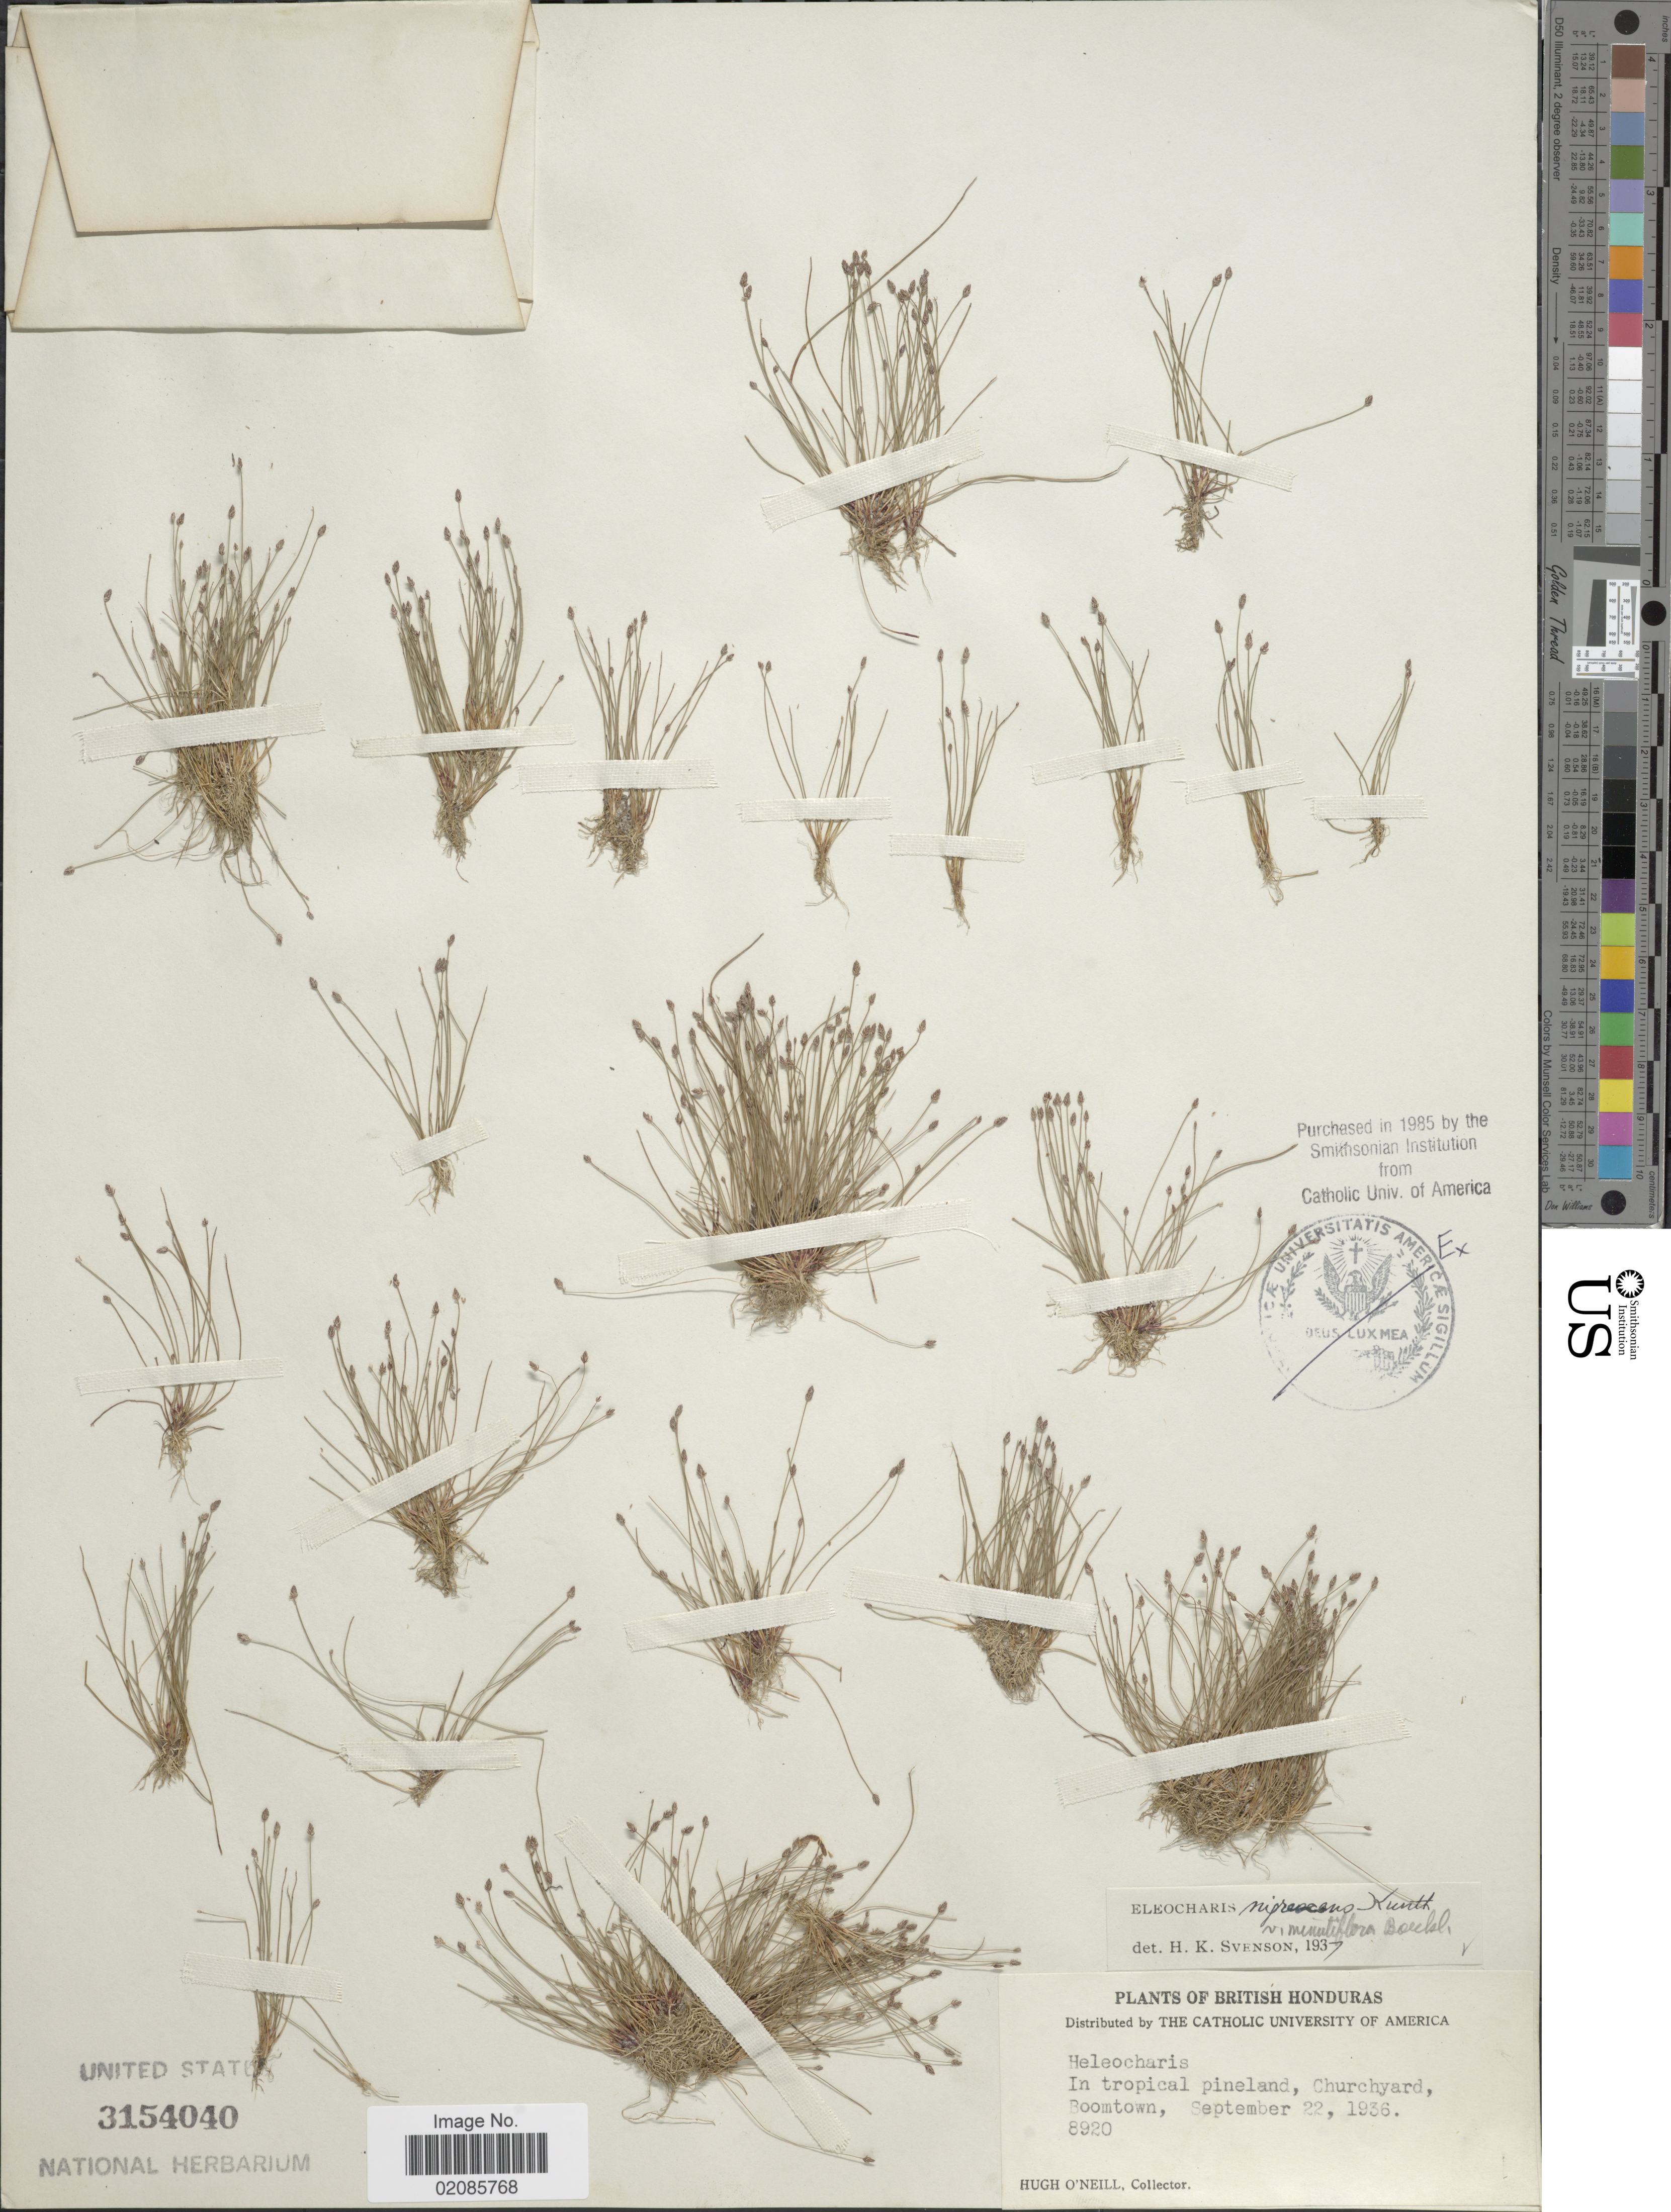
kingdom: Plantae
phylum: Tracheophyta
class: Liliopsida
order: Poales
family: Cyperaceae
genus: Eleocharis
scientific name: Eleocharis nigrescens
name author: (Nees) Kunth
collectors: H. O'Neill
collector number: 8920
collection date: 1936-09-22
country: Belize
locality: British Honduras, in tropical pineland, Churchyard, Boomtown.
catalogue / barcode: US 3154040